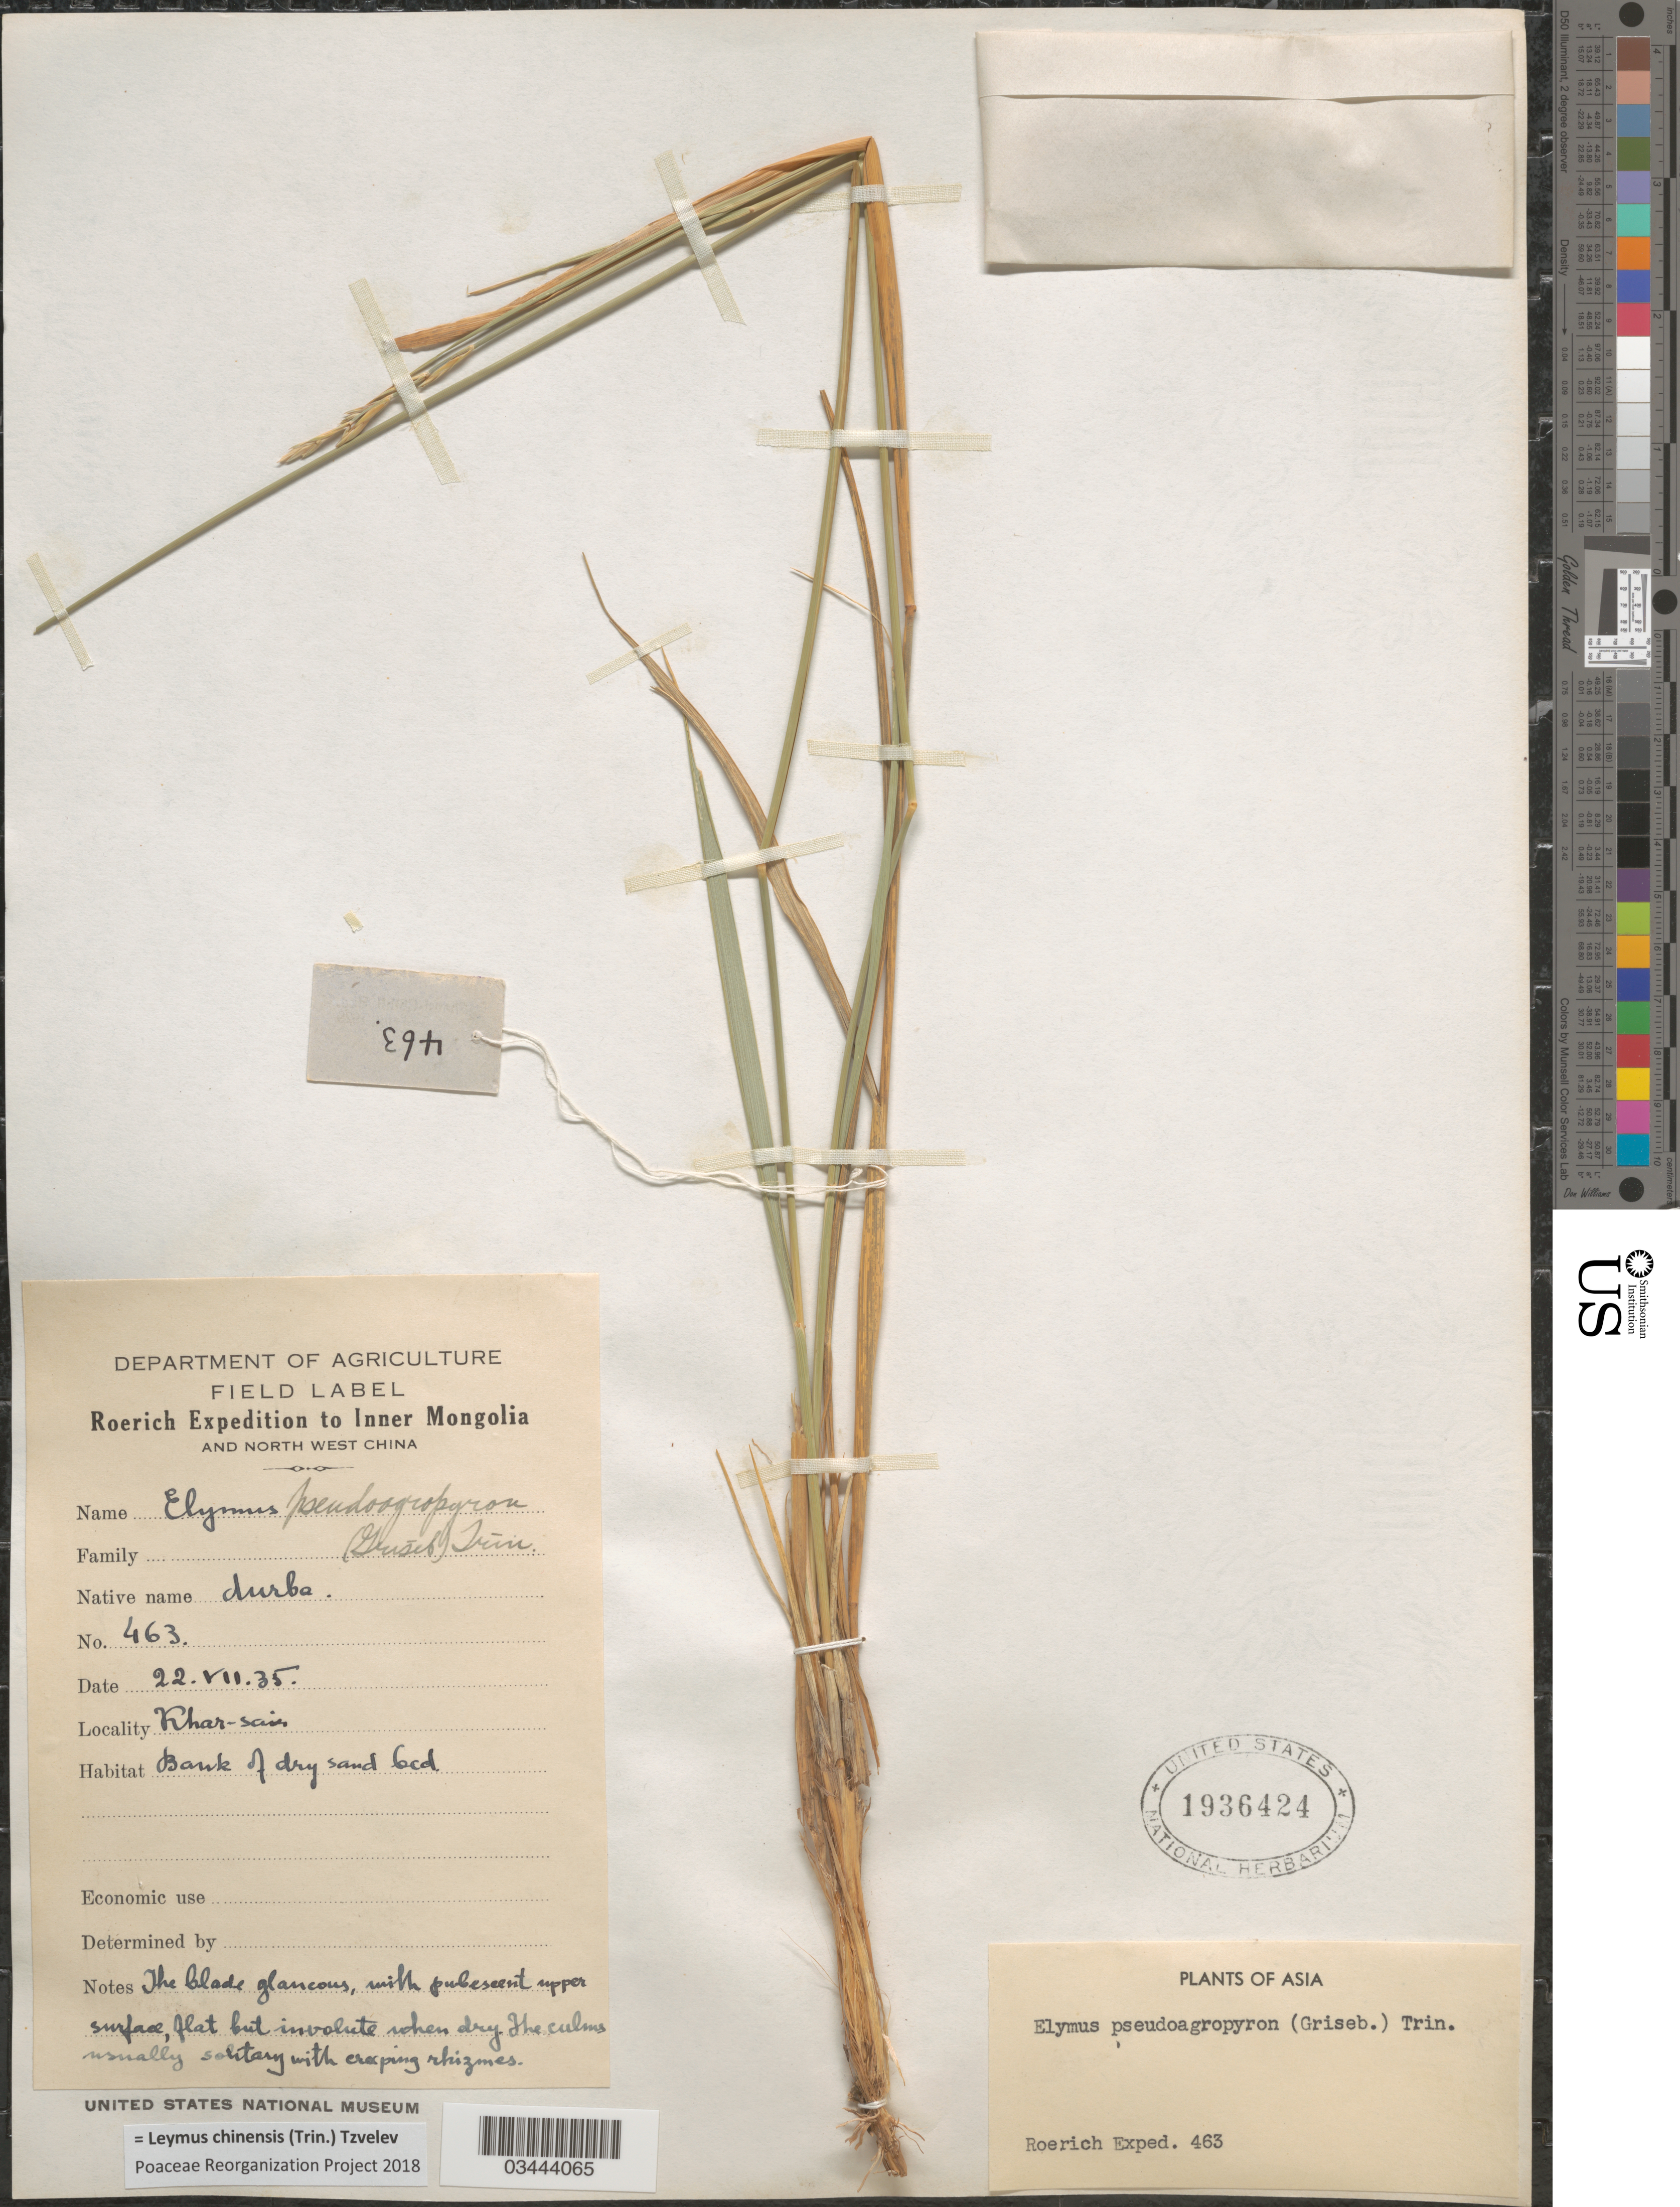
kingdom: Plantae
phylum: Tracheophyta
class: Liliopsida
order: Poales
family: Poaceae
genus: Leymus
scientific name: Leymus chinensis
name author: (Trin.) Tzvelev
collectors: Roerich Expedition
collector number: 463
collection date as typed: Transcribed d/m/y: 22/7/35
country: China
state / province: Nei Monggol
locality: To Inner Mongolia and North West China. Khar-sair. Bank of dry sand bed.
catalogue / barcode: US 1936424